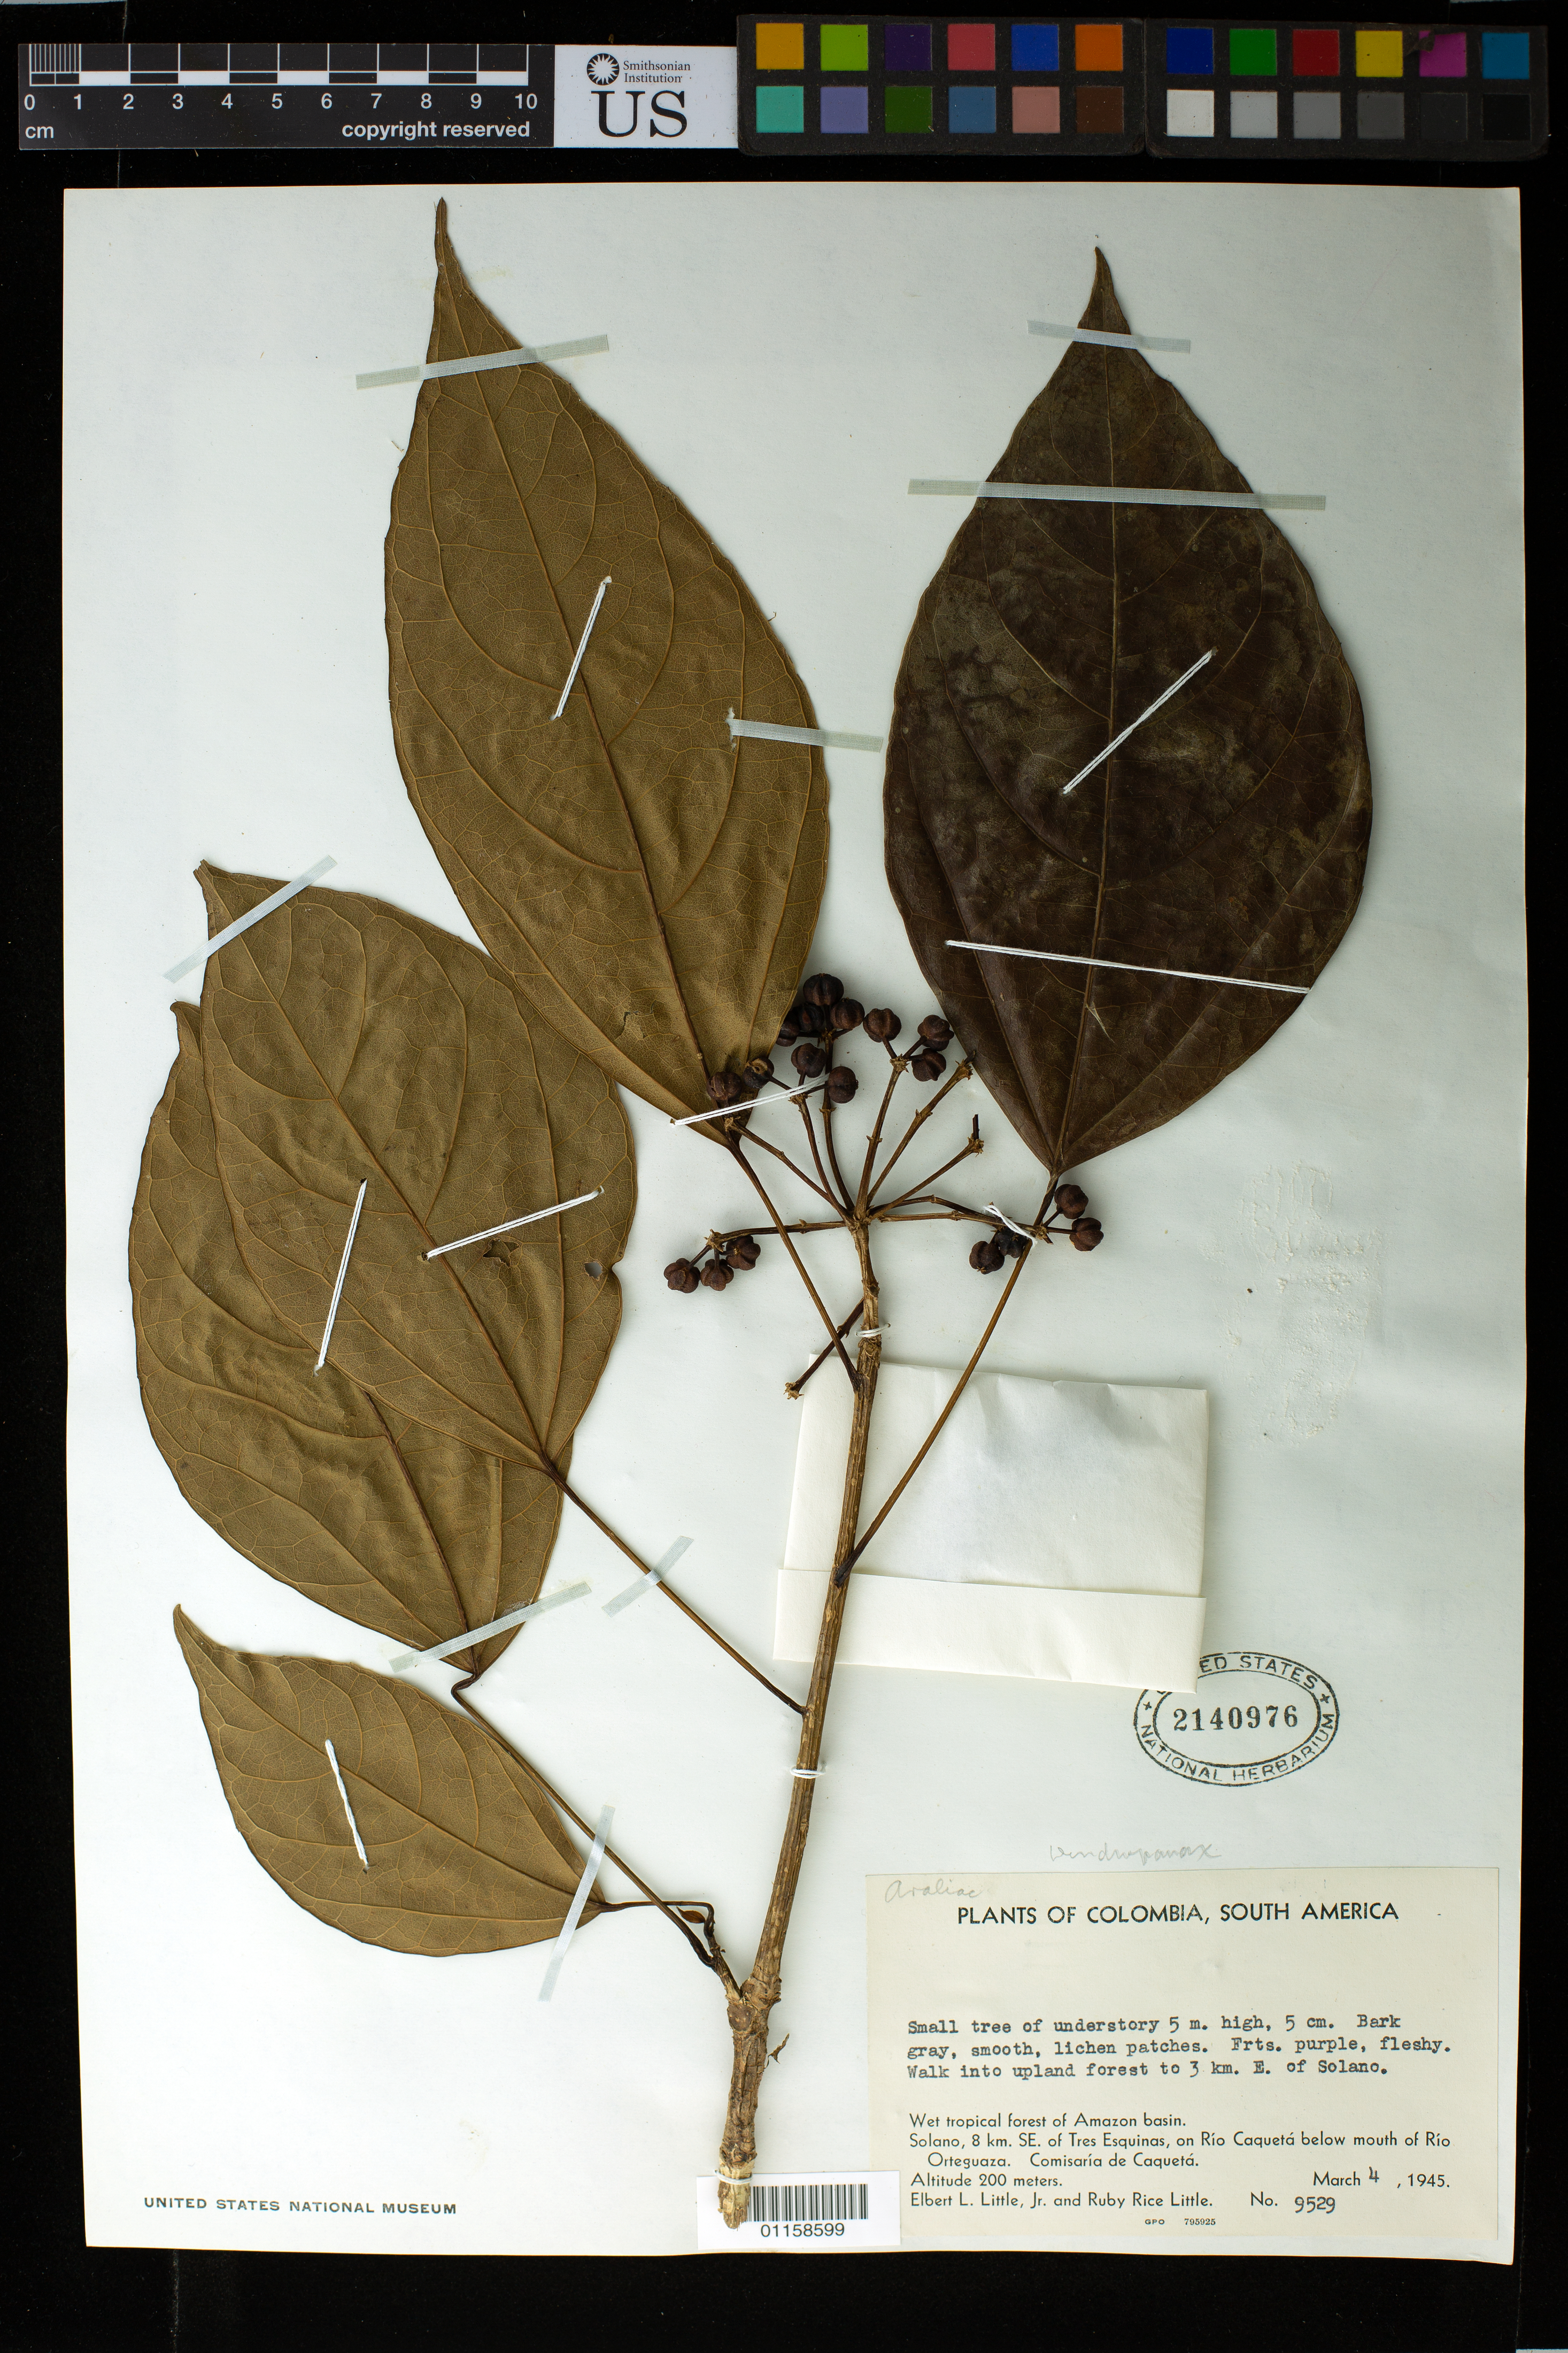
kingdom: Plantae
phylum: Tracheophyta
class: Magnoliopsida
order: Apiales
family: Araliaceae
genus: Dendropanax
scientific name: Dendropanax sp.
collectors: E. L. Little & R. R. Little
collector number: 9529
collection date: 1945-03-04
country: Colombia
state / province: Caquetá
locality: Walk into upland forest to 3 km E of Solano. 8km. SE. of Tres Esquinas, on Rio Caqueta below mouth of Rio Orteguaza. Comisaria de Caqueta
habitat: understory in wet tropical forest.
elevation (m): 200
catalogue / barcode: US 2140976